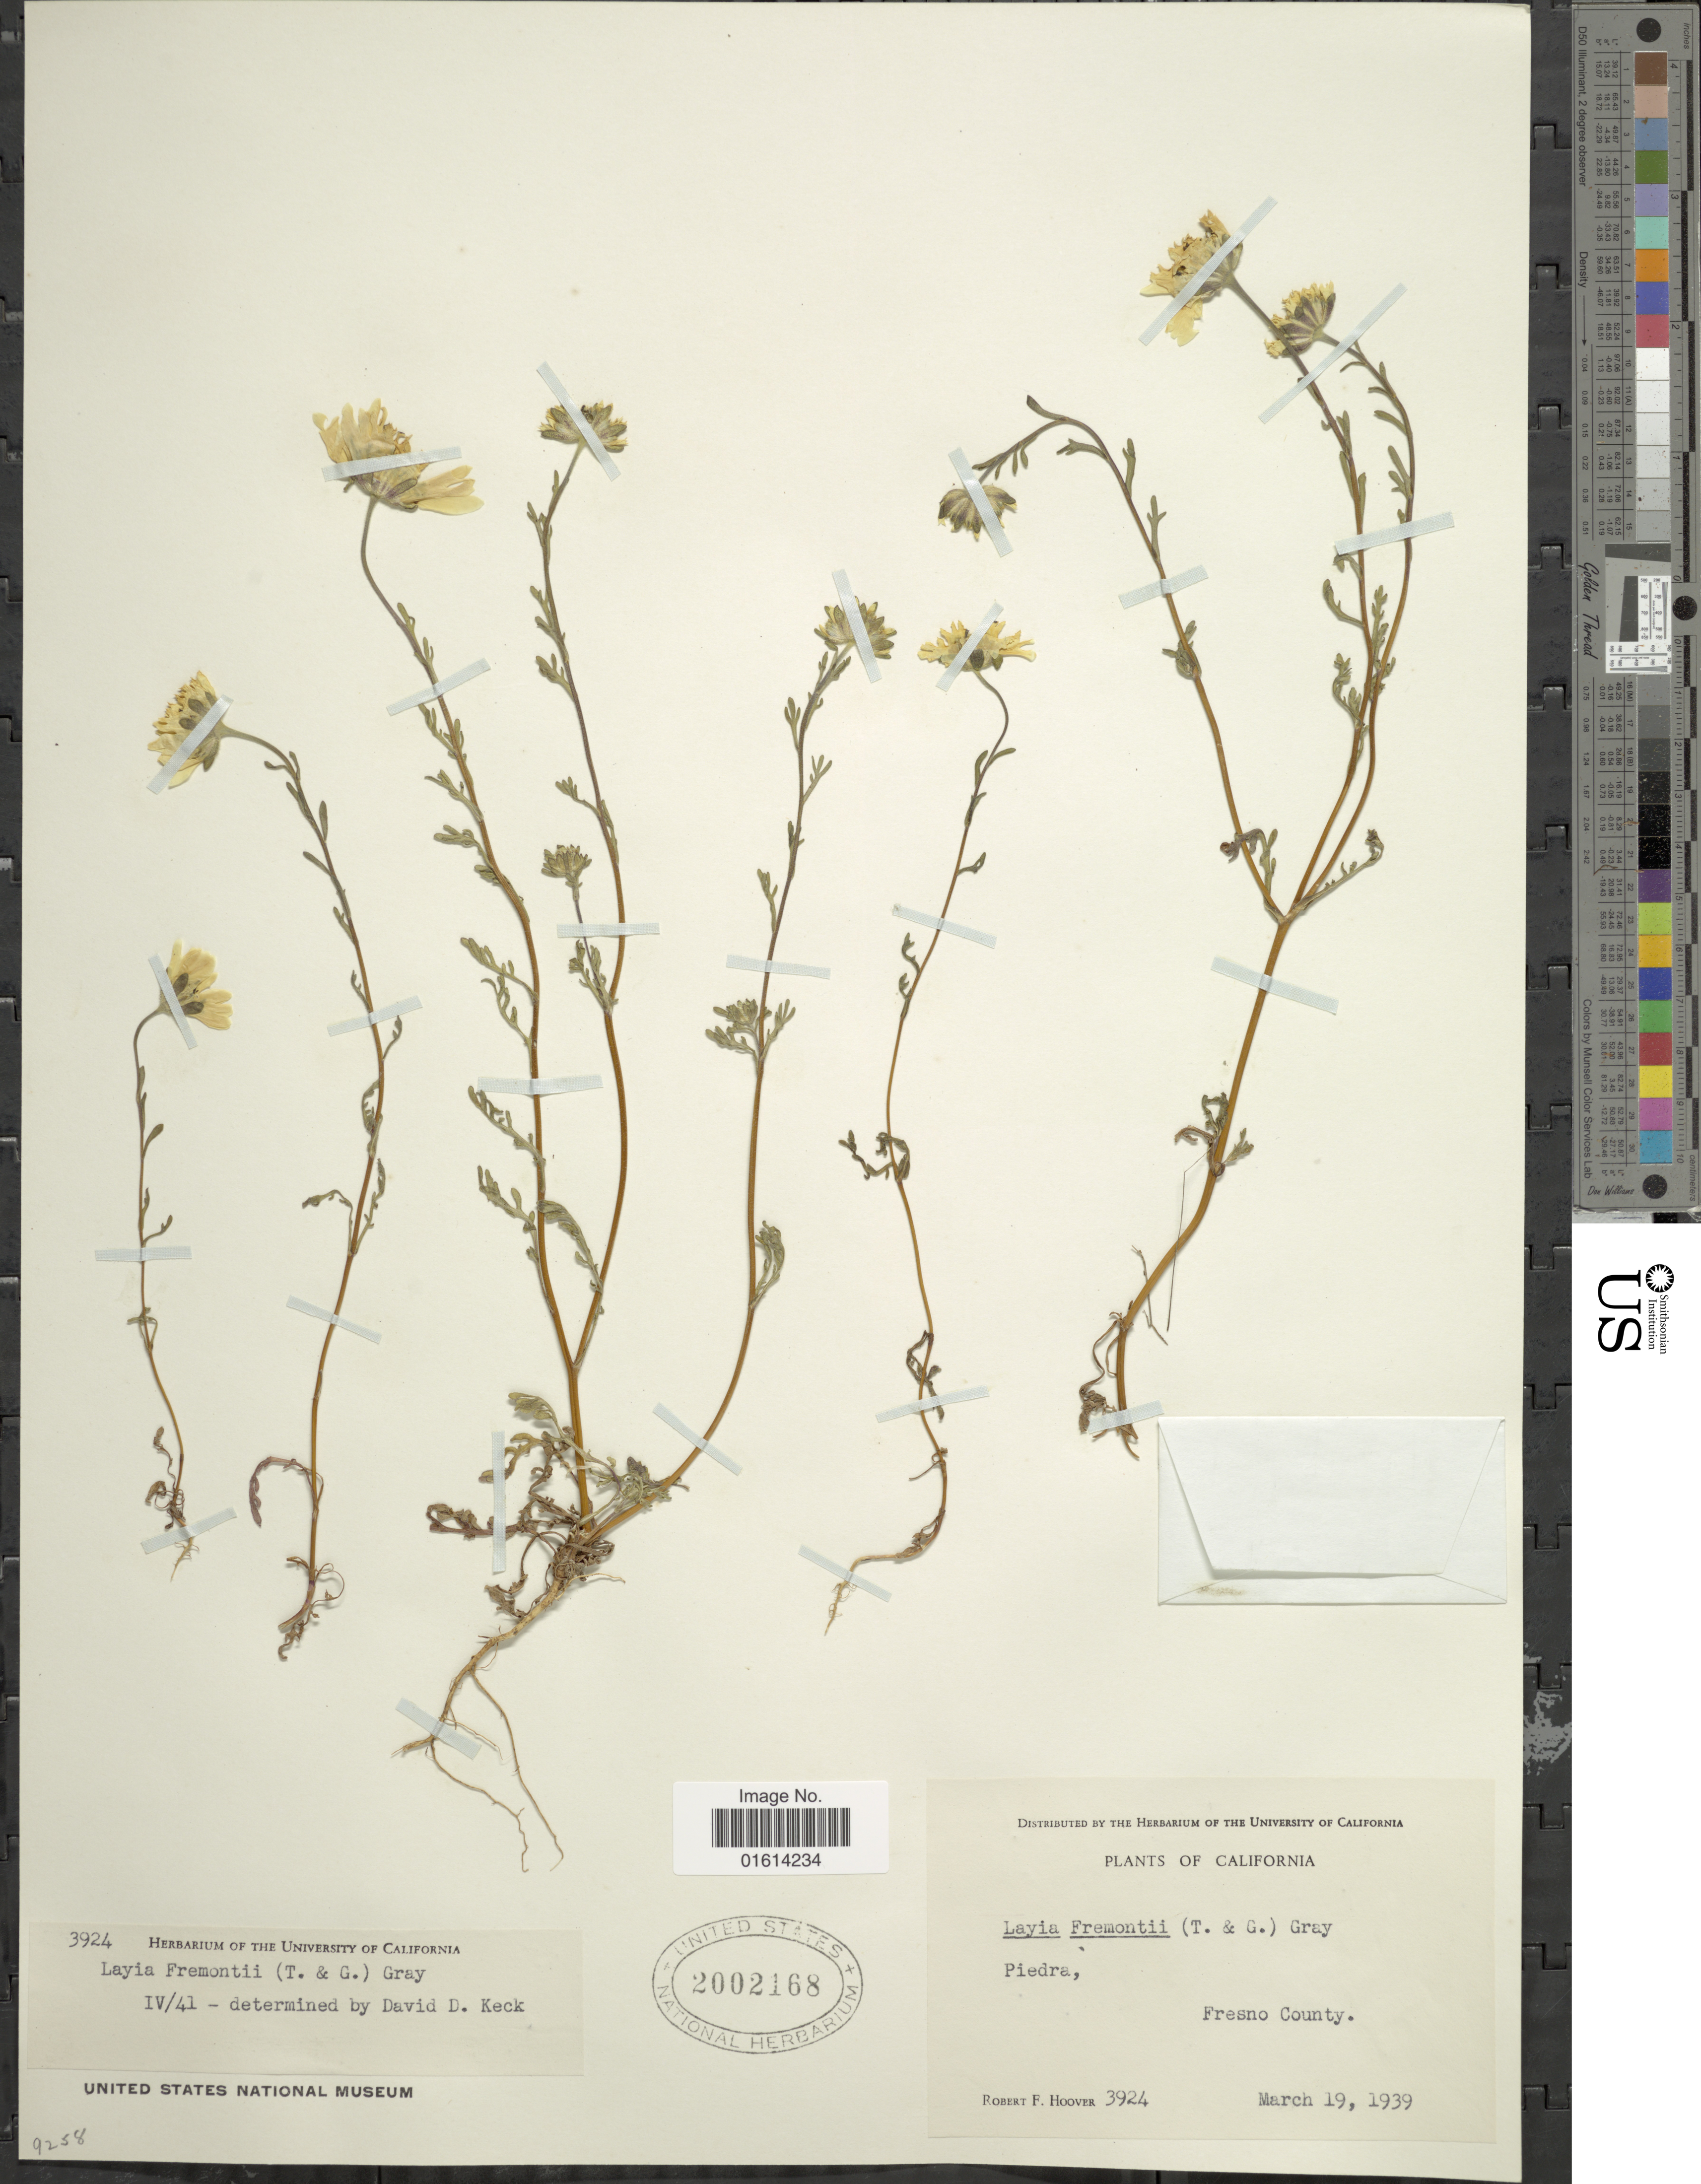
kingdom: Plantae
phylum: Tracheophyta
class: Magnoliopsida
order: Asterales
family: Asteraceae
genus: Layia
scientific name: Layia fremontii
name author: A. Gray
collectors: R. F. Hoover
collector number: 3924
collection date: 1939-03-19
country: United States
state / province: California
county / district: Fresno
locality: Piedra, Fresno County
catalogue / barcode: US 2002168